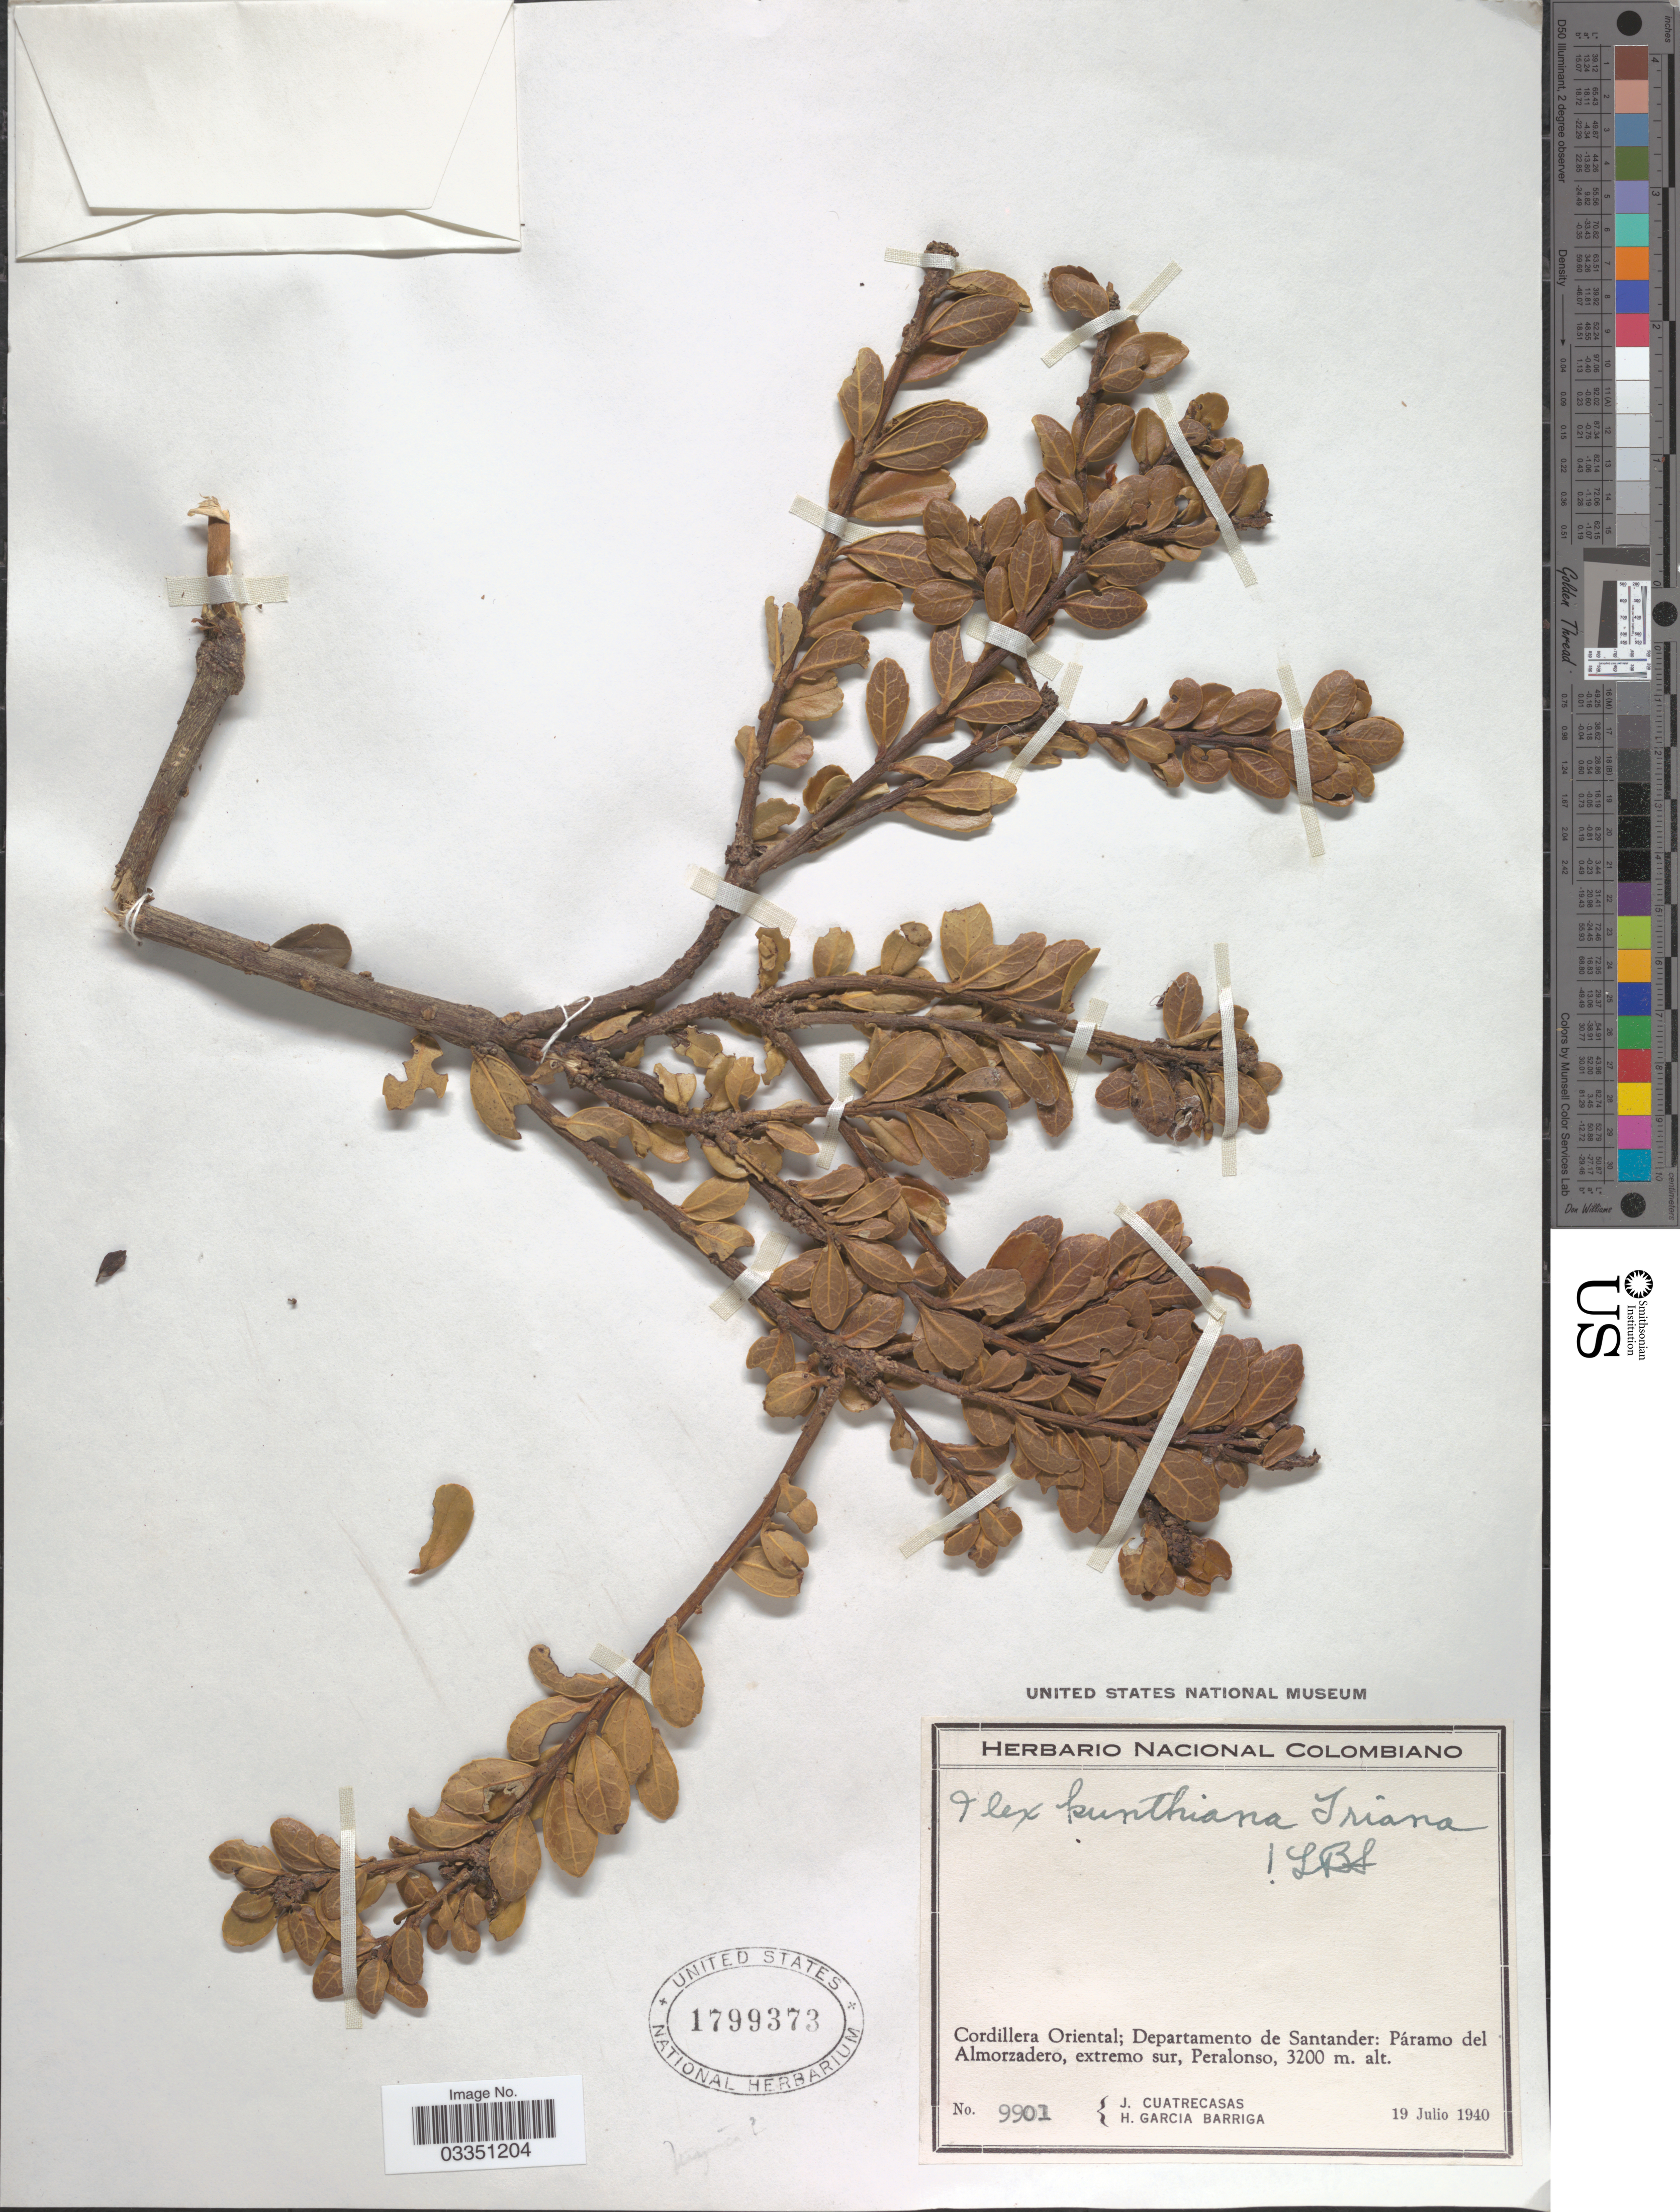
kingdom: Plantae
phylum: Tracheophyta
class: Magnoliopsida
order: Aquifoliales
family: Aquifoliaceae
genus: Ilex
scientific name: Ilex kunthiana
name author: Triana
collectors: J. Cuatrecasas & H. García Barriga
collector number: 9901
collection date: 1940-07-19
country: Colombia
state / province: Santander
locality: Cordillera Oriental; Departamento de Santander: Páramo del Almorzadero, extremo sur, Peralonso.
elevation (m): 3200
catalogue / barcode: US 1799373